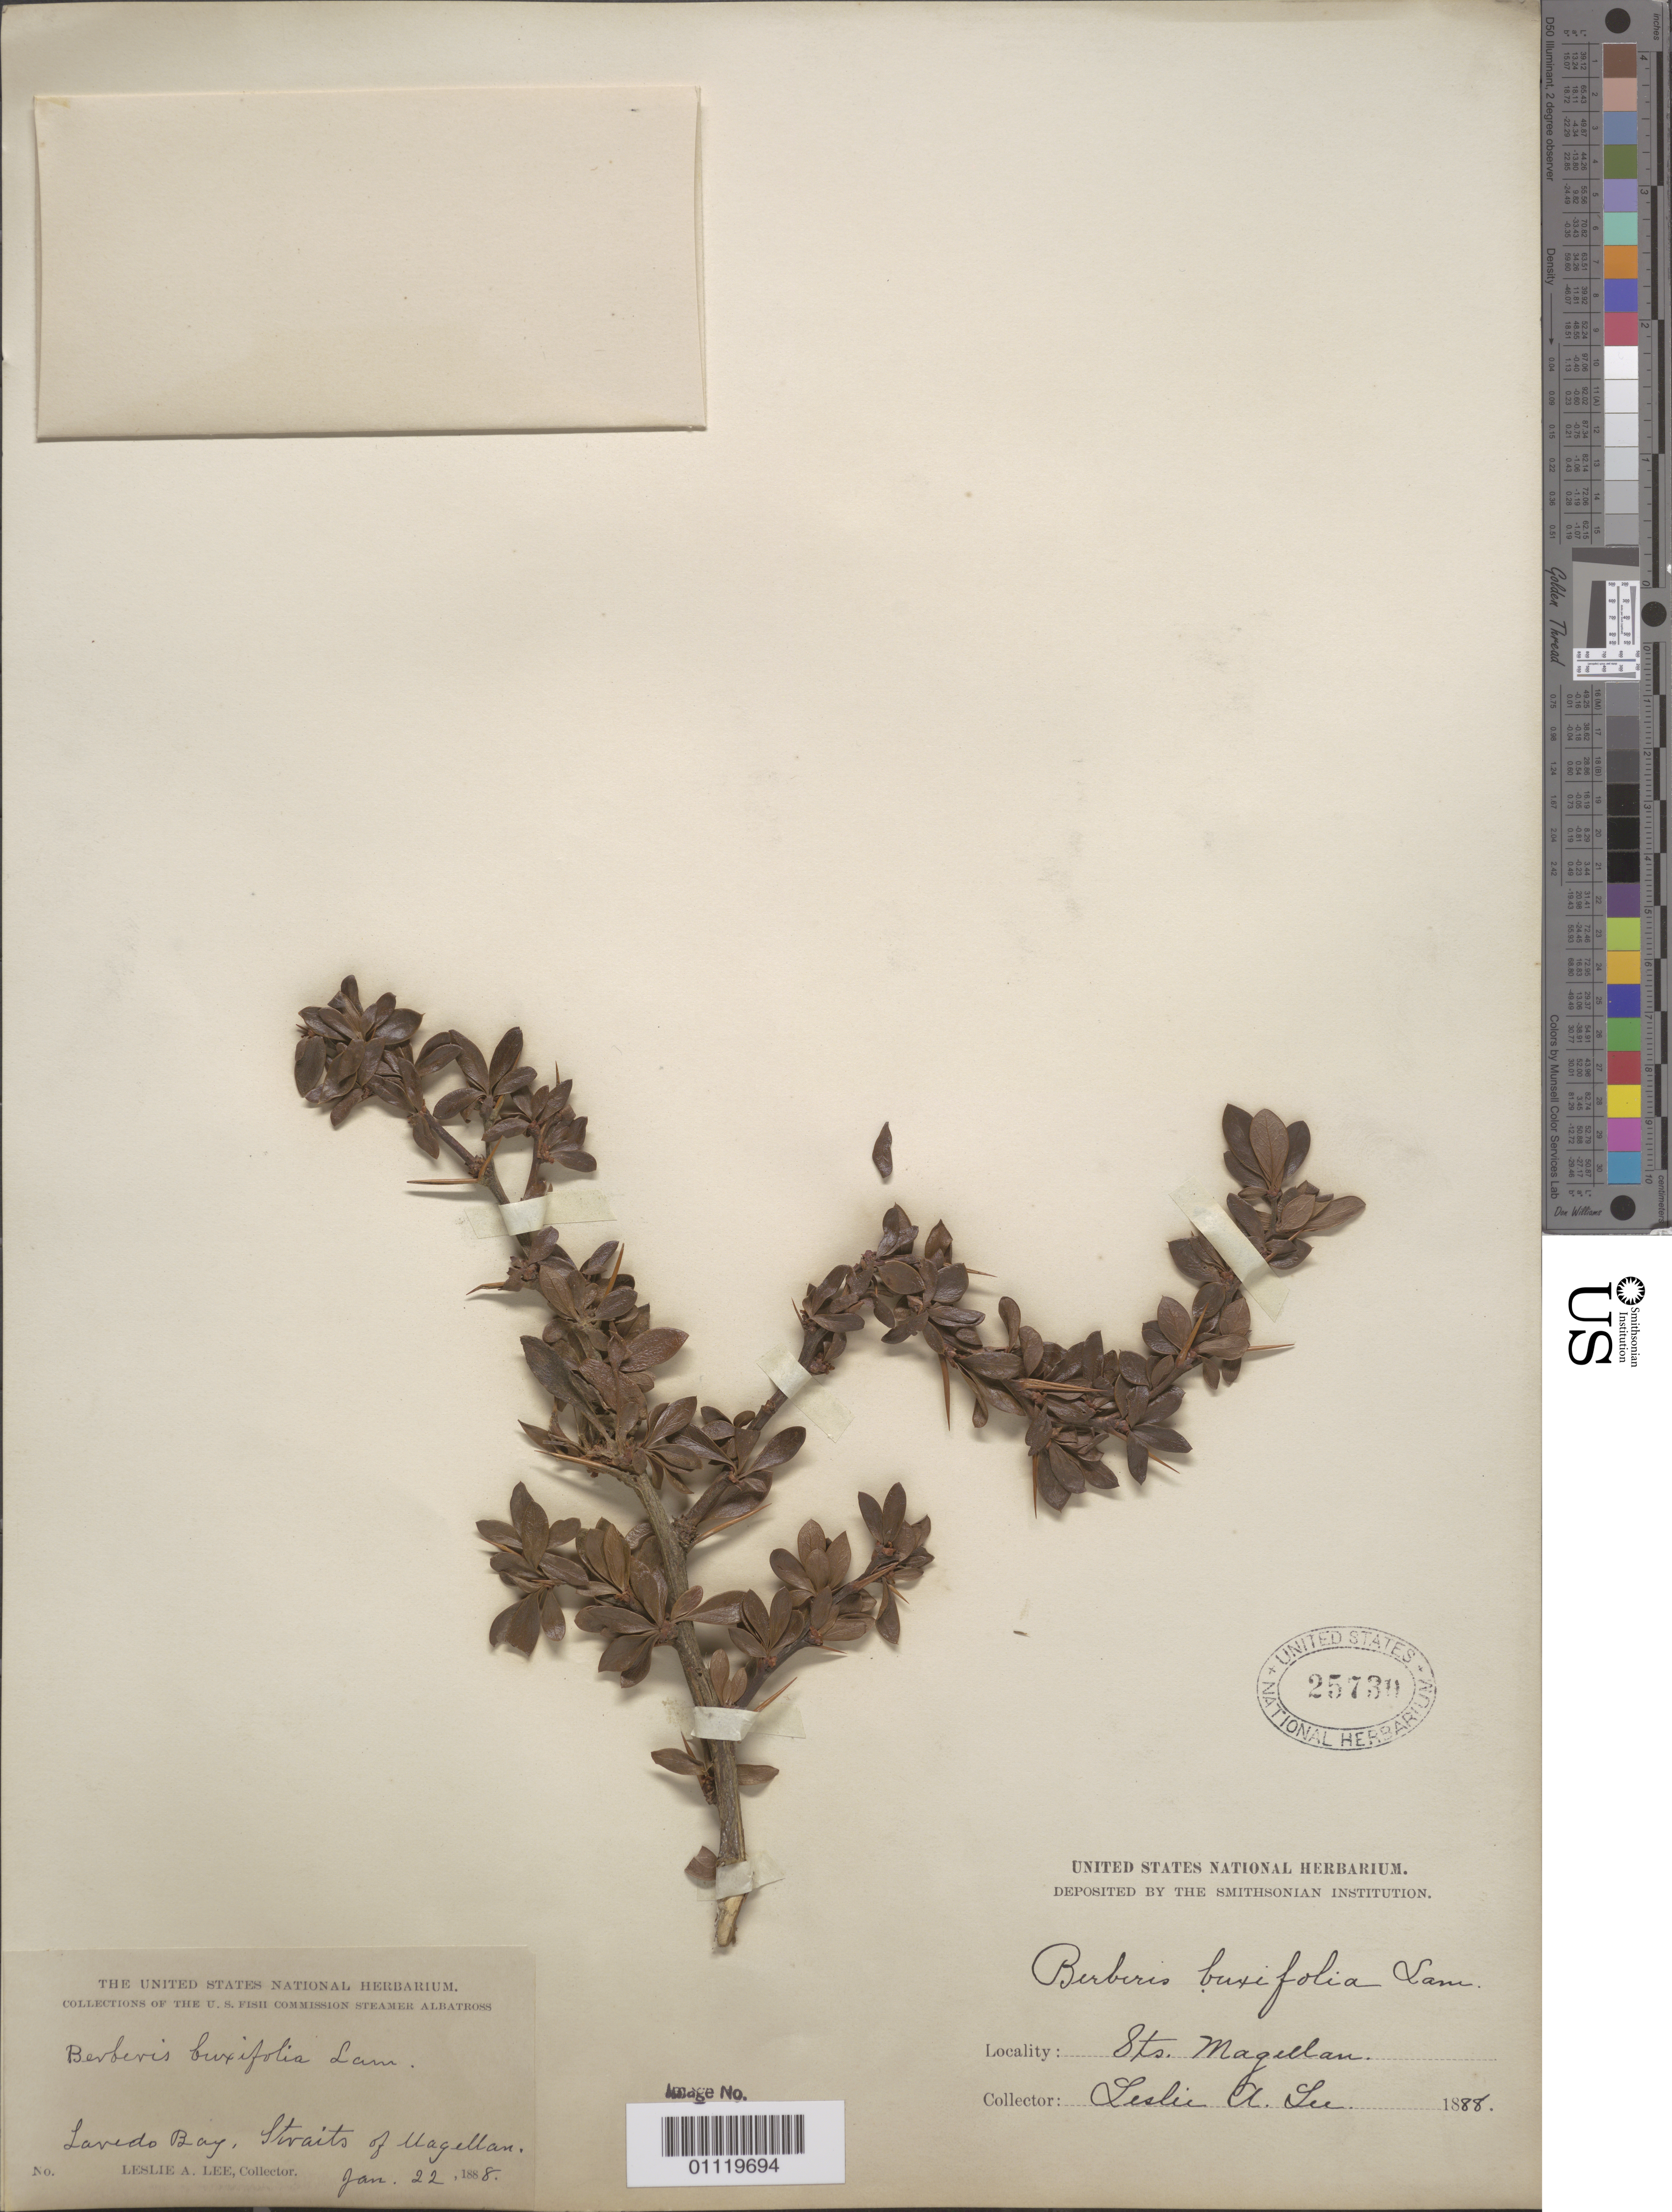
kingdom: Plantae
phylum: Tracheophyta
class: Magnoliopsida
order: Ranunculales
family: Berberidaceae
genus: Berberis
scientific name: Berberis buxifolia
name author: Lam.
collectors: L. Lee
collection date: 1888-01-22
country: Chile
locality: Straits of Magellan, Laredo Bay.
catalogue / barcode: US 25738